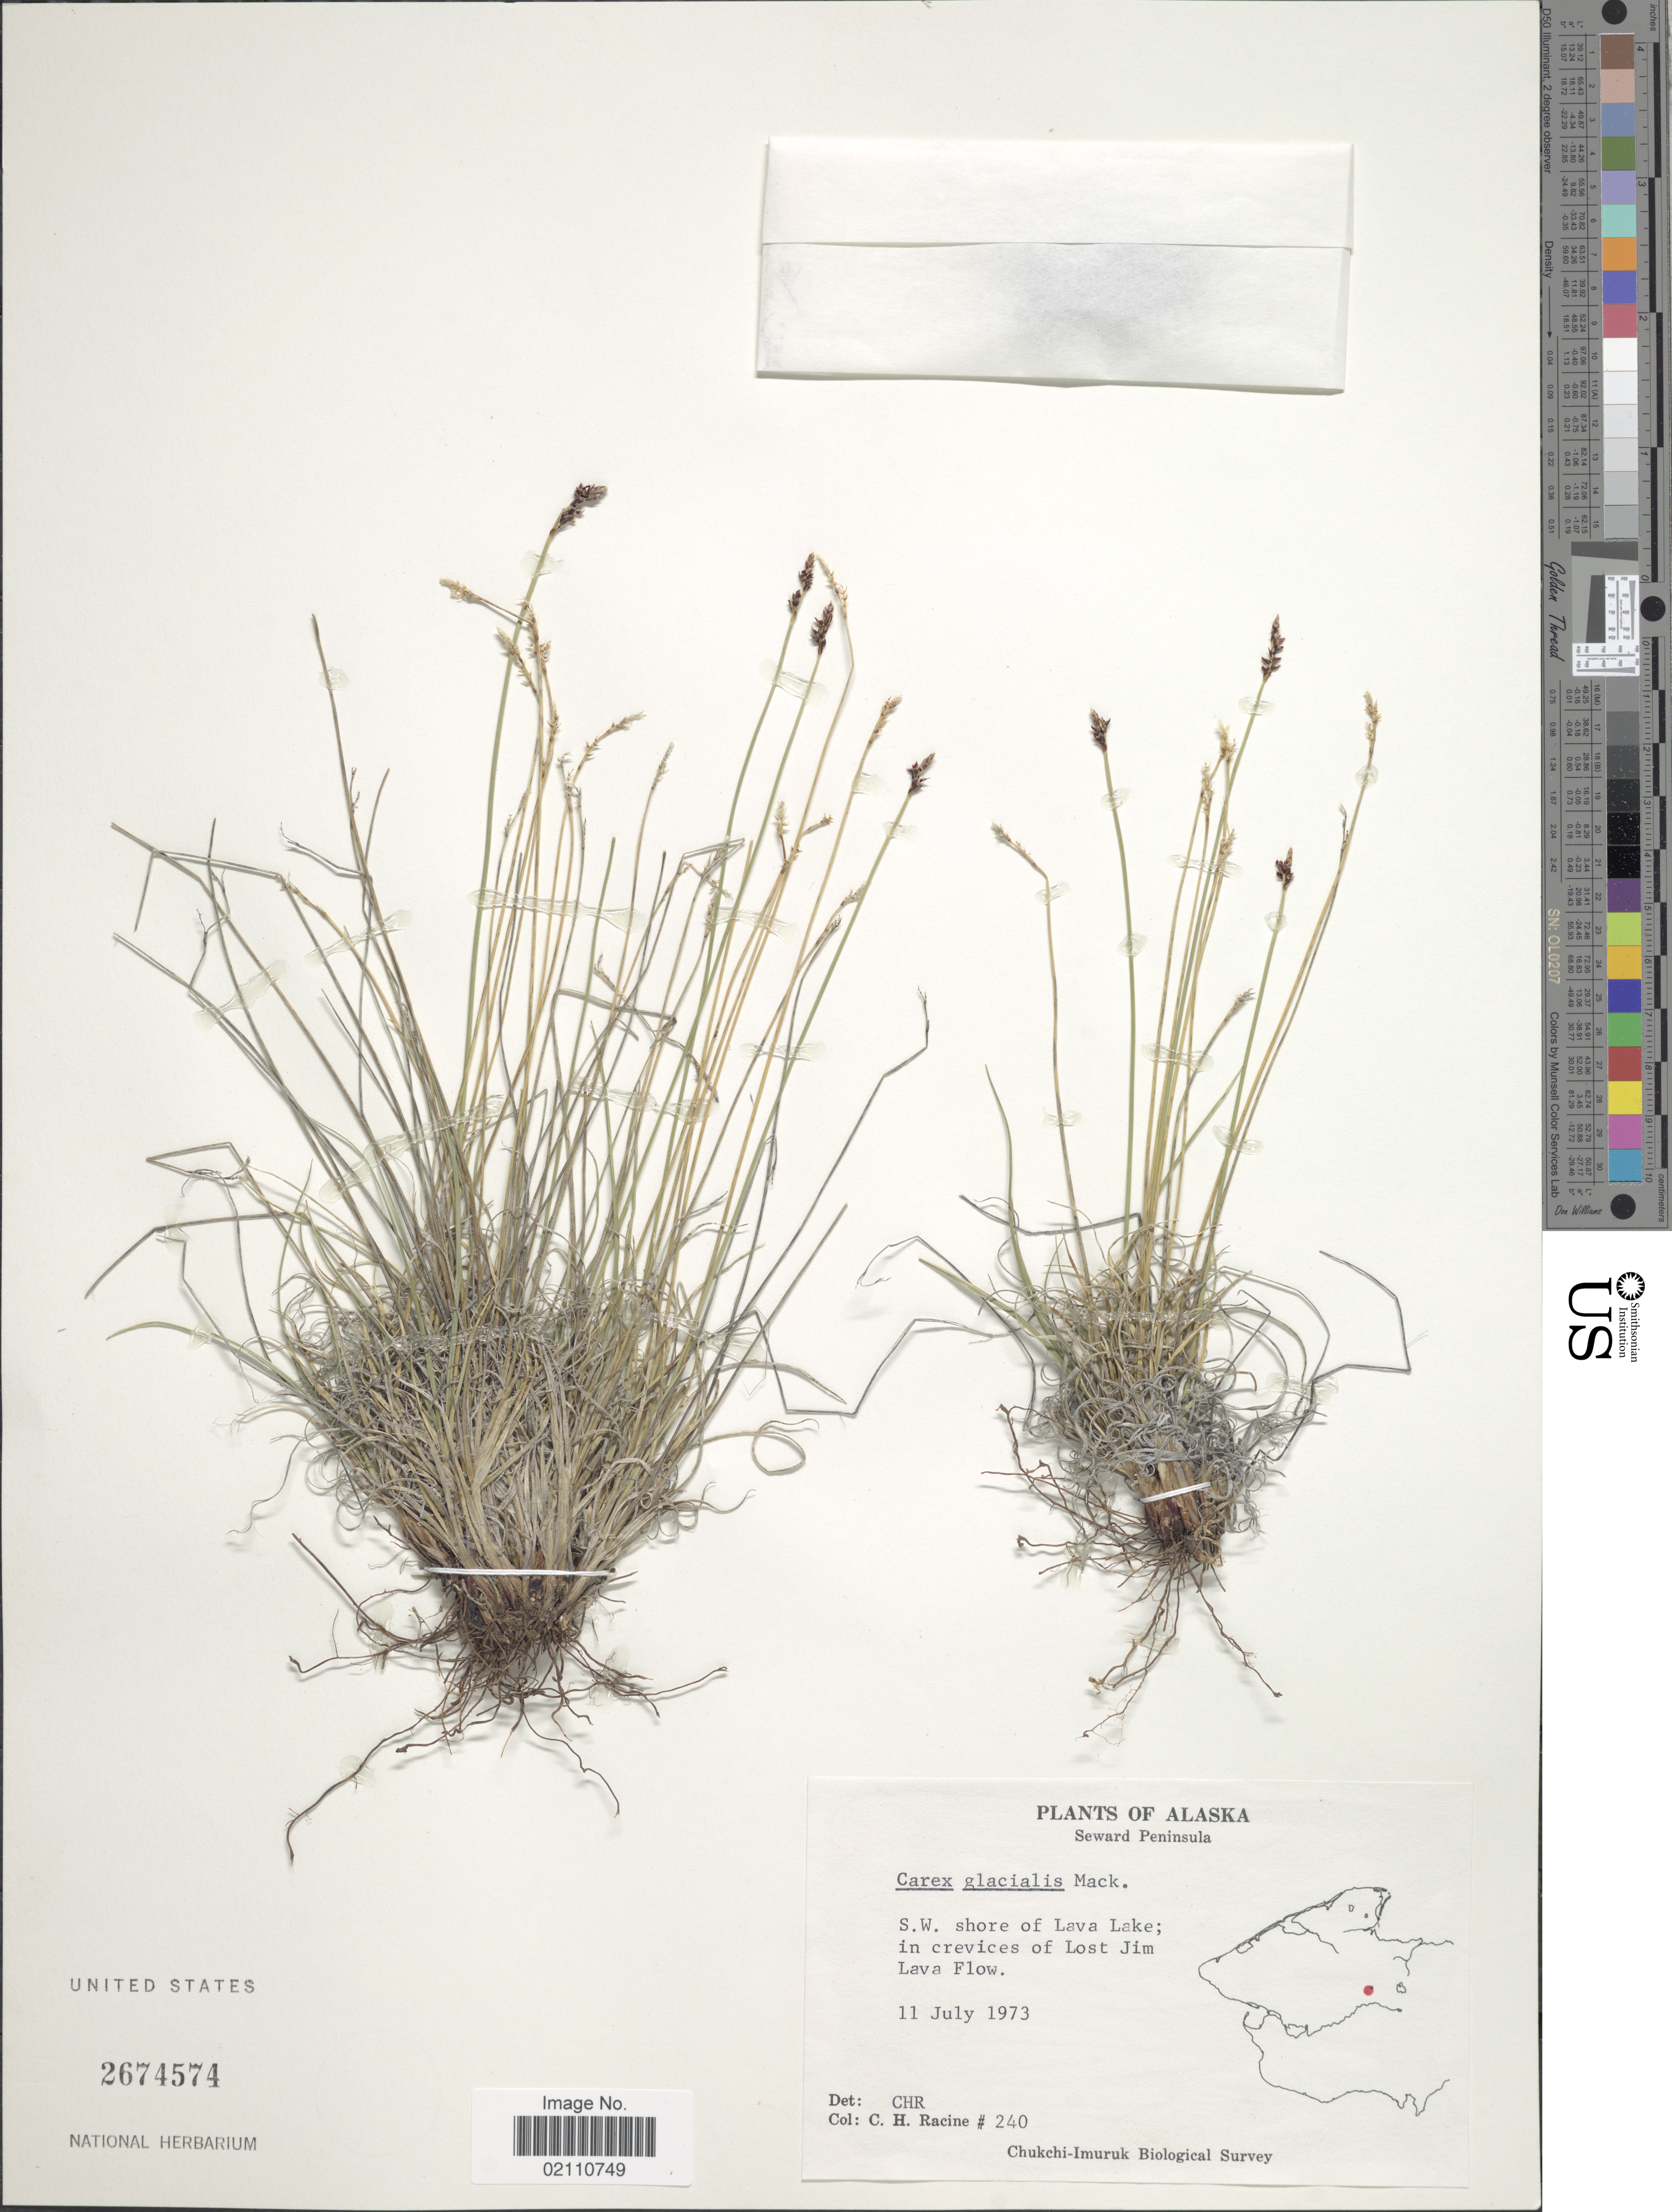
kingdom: Plantae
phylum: Tracheophyta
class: Liliopsida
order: Poales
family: Cyperaceae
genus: Carex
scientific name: Carex glacialis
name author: Mack.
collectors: C. Racine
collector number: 240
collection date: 1973-07-11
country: United States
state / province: Alaska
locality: Seward Peninsula, S.W. shore of Lava Lake; in the crevices of Lost Jim Lava Flow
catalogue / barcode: US 2674574